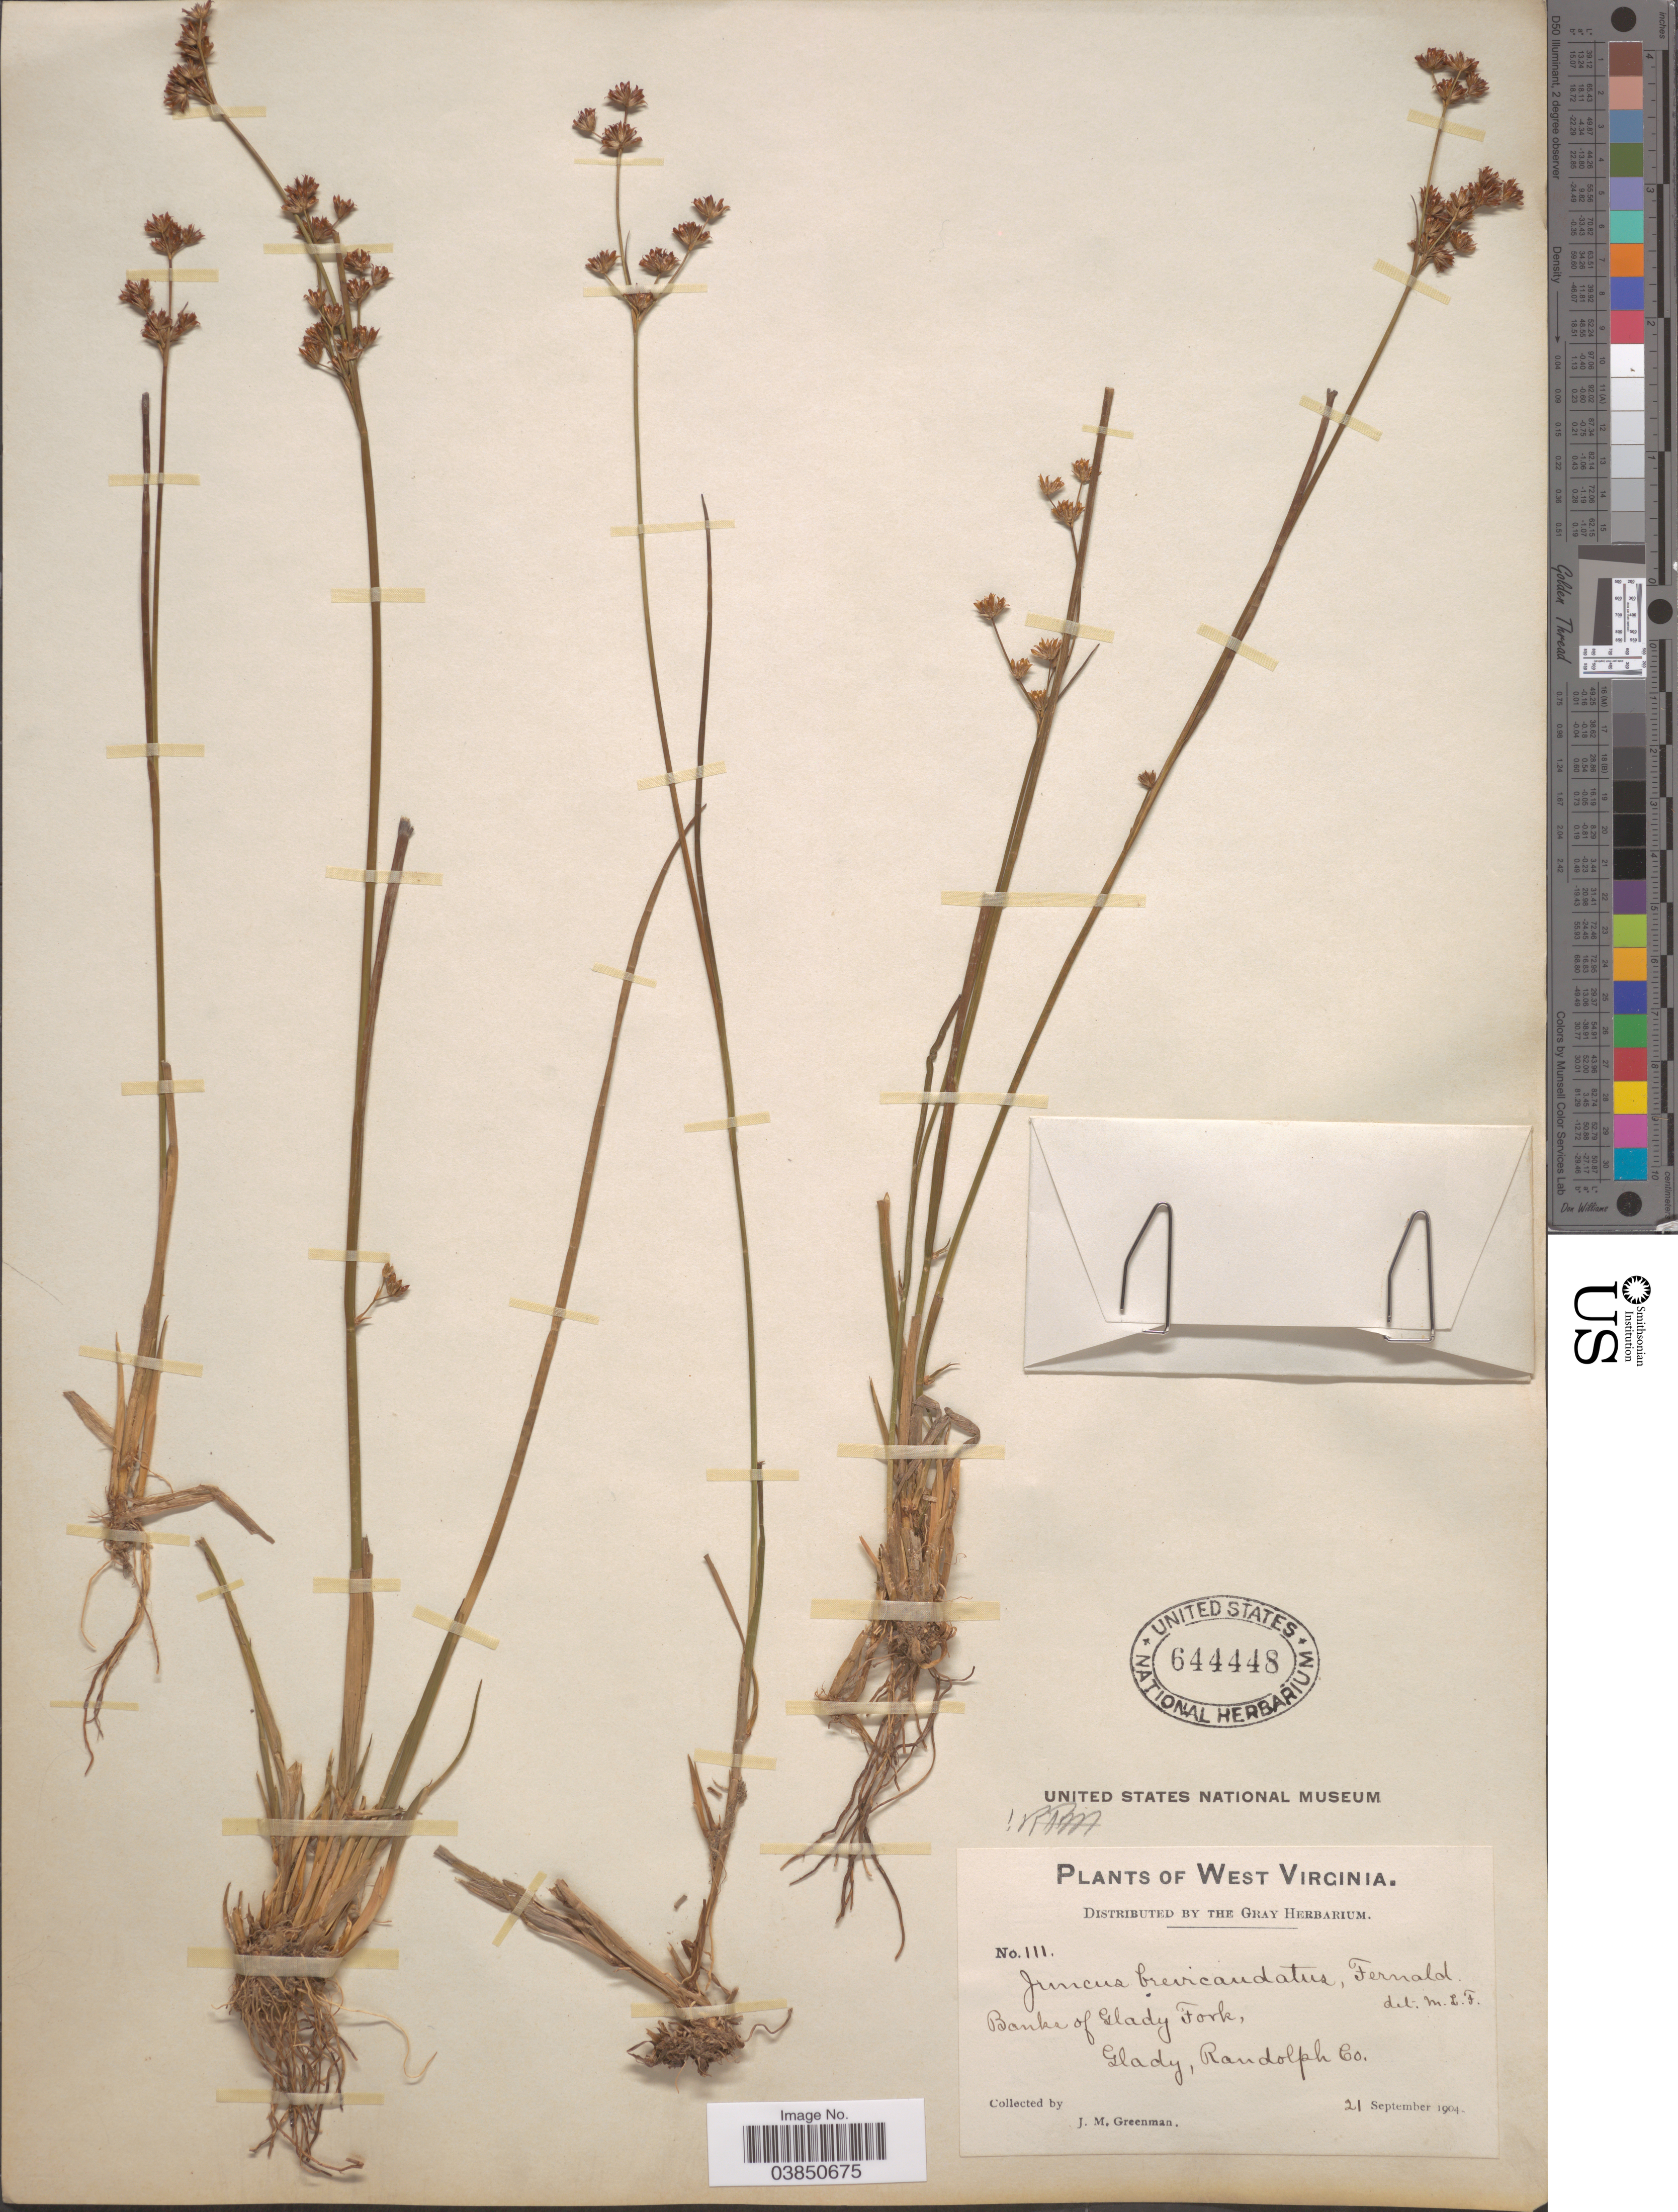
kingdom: Plantae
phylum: Tracheophyta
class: Liliopsida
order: Poales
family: Juncaceae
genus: Juncus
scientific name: Juncus brevicaudatus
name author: (Engelm.) Fernald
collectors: J. M. Greenman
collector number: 111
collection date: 1904-09-21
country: United States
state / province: West Virginia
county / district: Randolph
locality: Banks of Glady Fork, Glady, Randolph Co.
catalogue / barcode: US 644448